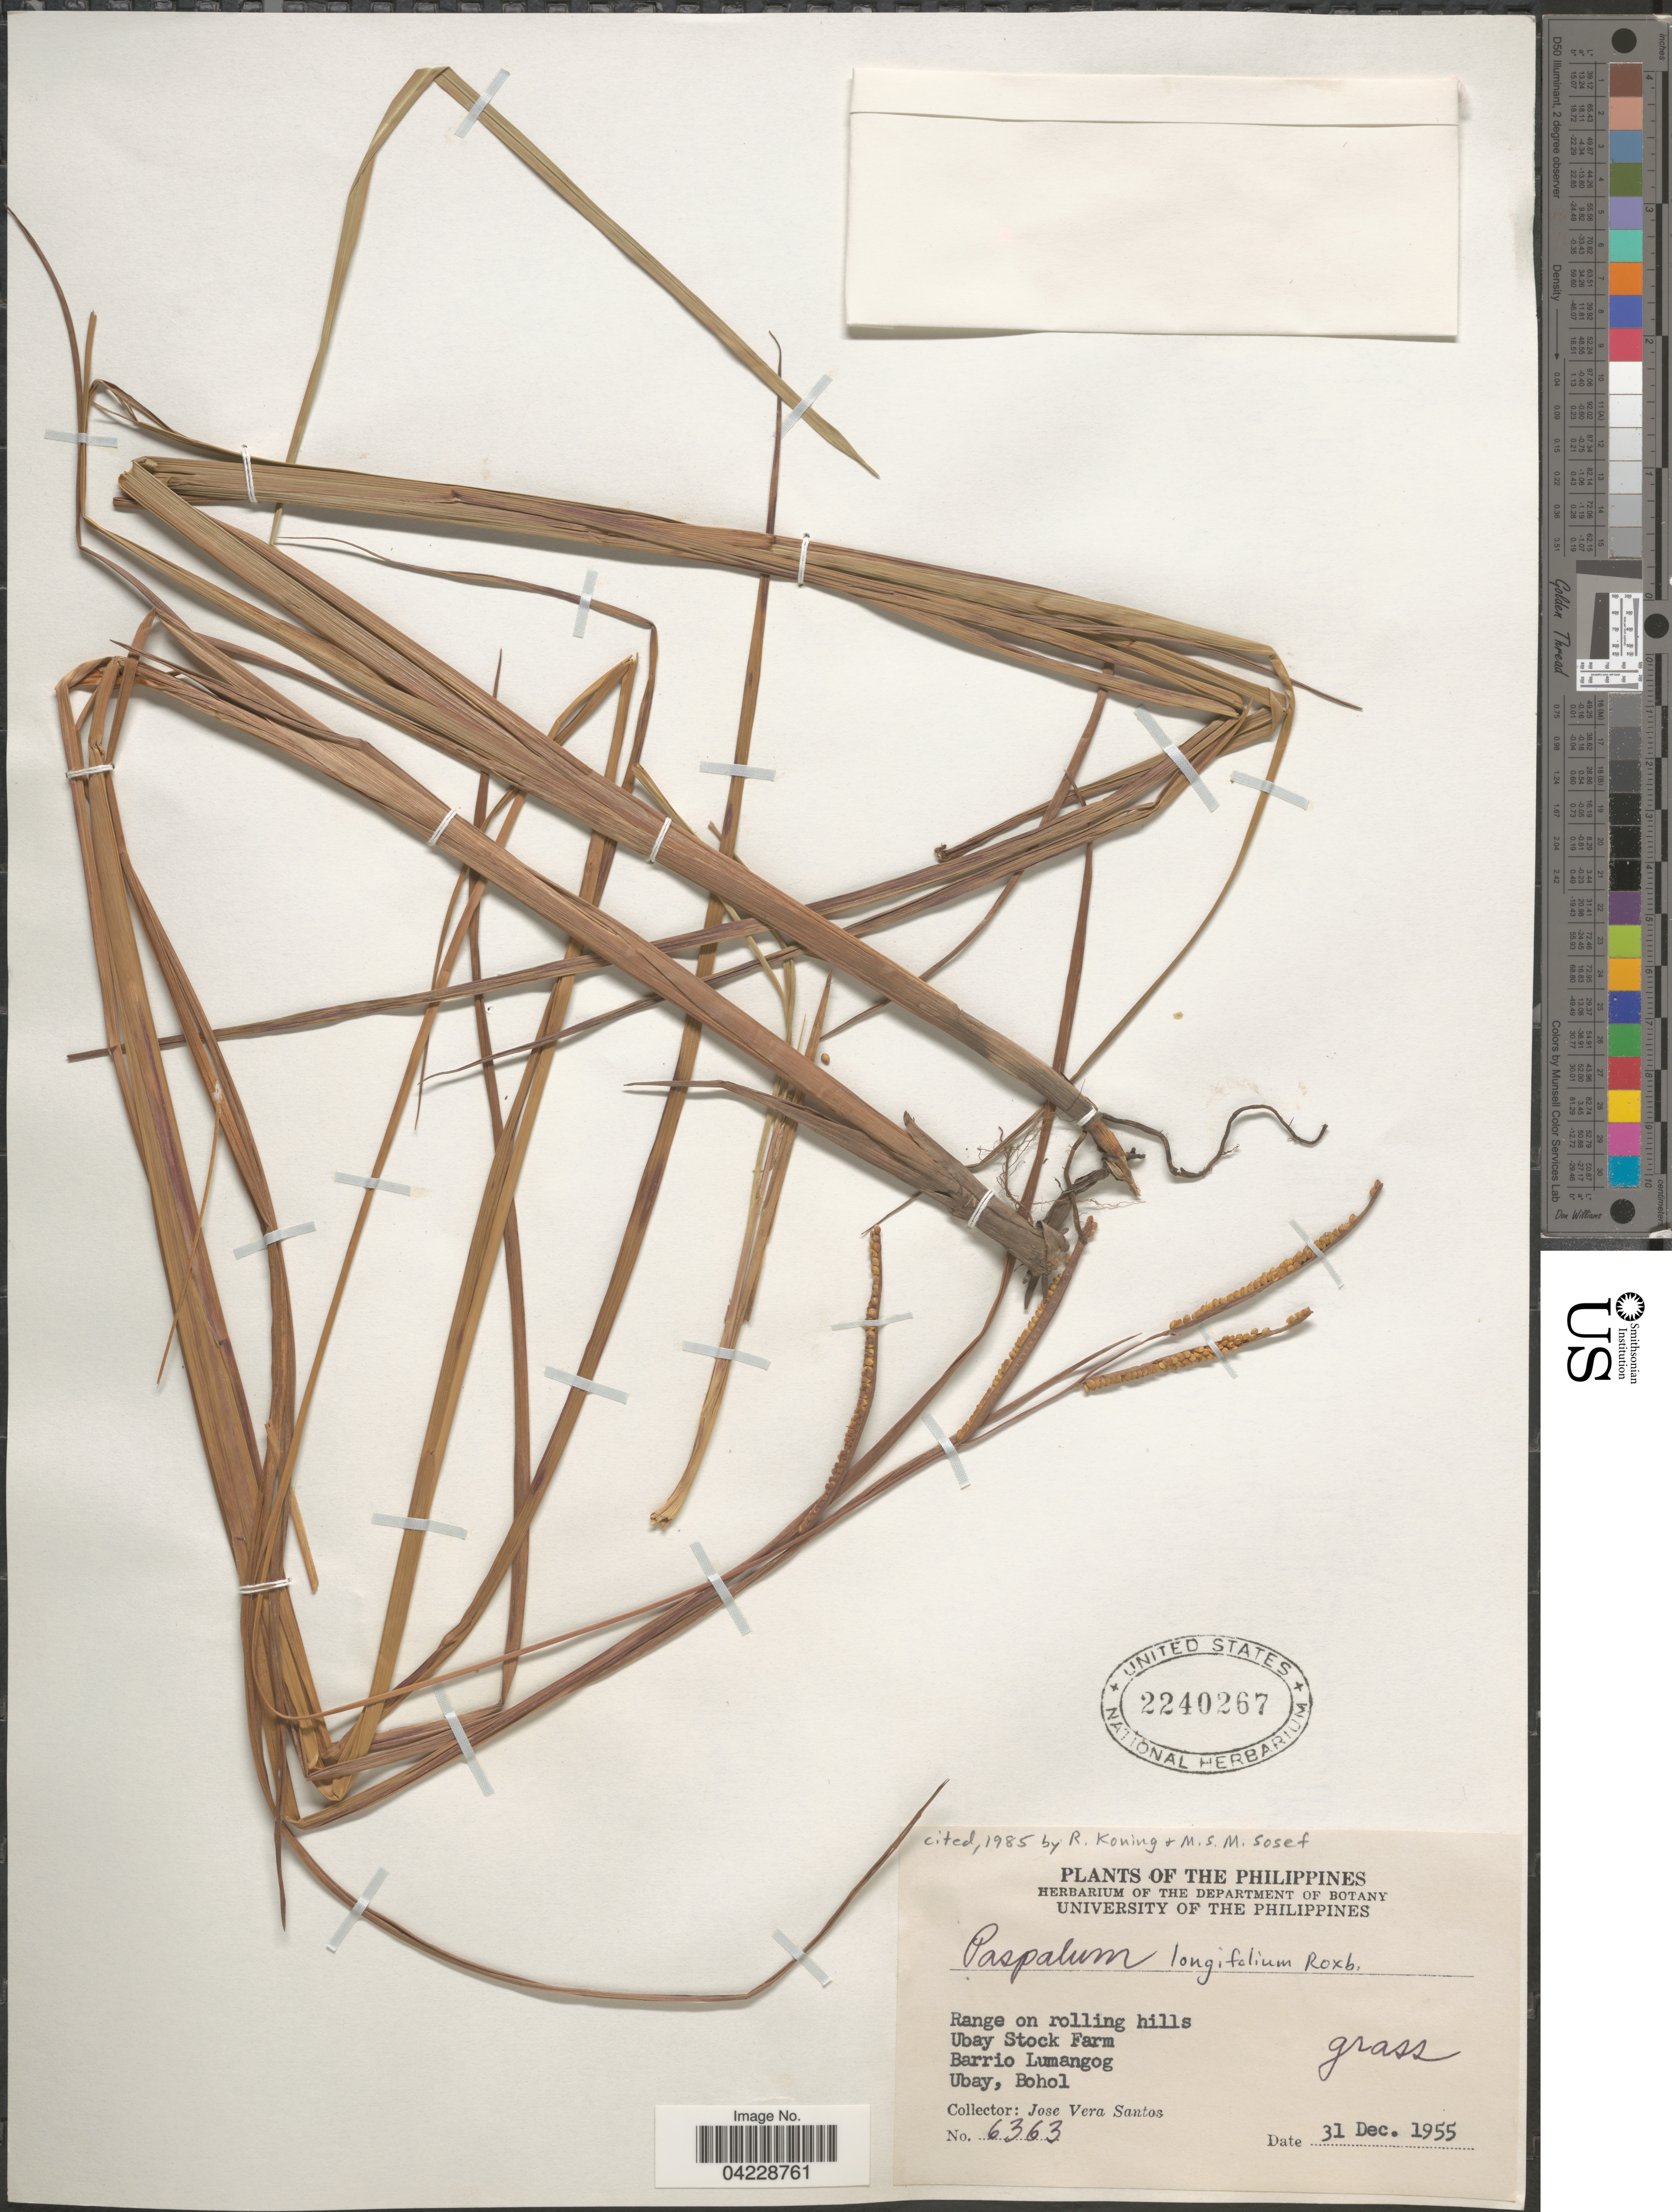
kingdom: Plantae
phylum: Tracheophyta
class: Liliopsida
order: Poales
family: Poaceae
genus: Paspalum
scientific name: Paspalum longifolium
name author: Roxb.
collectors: J. Santos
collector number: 6363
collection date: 1955-12-31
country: Philippines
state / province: Central Visayas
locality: Range on rolling hills. Ubay Stock Farm. Barrio Lumangog. Ubay, Bohol.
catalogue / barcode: US 2240267